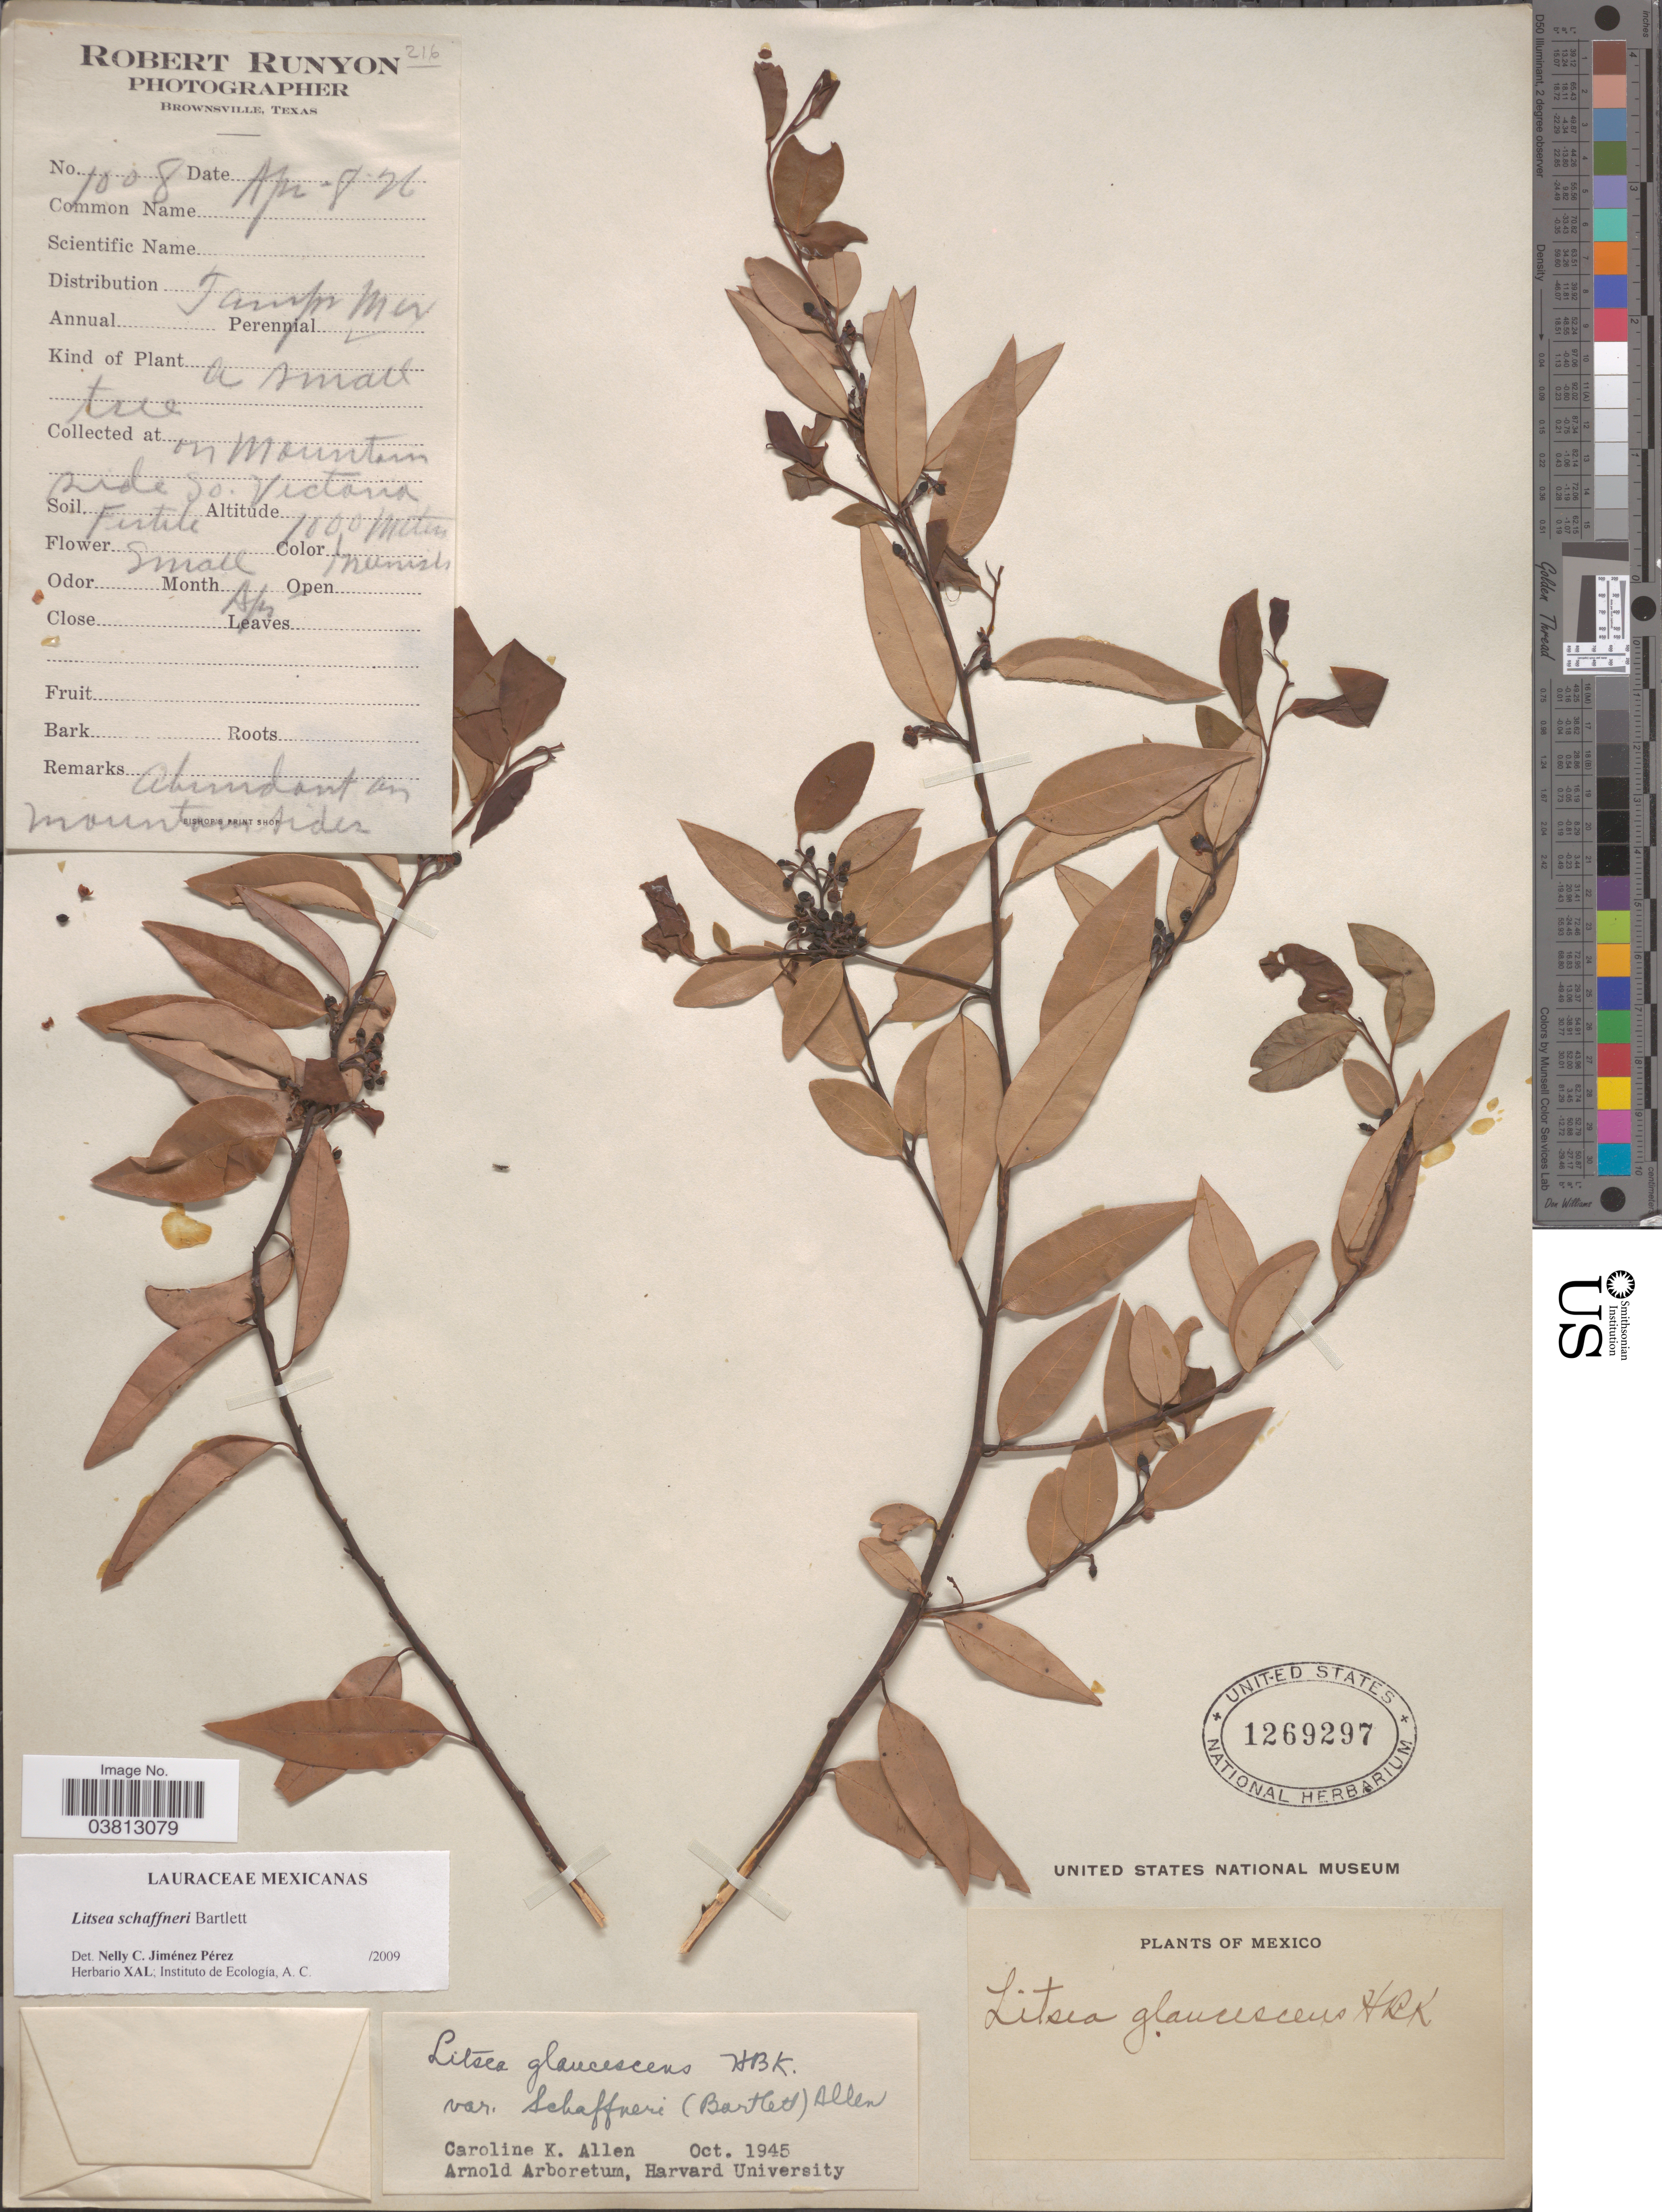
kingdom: Plantae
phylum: Tracheophyta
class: Magnoliopsida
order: Laurales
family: Lauraceae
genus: Litsea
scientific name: Litsea schaffneri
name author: Bartlett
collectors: R. Runyon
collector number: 1008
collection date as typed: Transcribed d/m/y: 8/4/26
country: Mexico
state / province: Tamaulipas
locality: On Mountain side So. Victoria.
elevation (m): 1000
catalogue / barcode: US 1269297